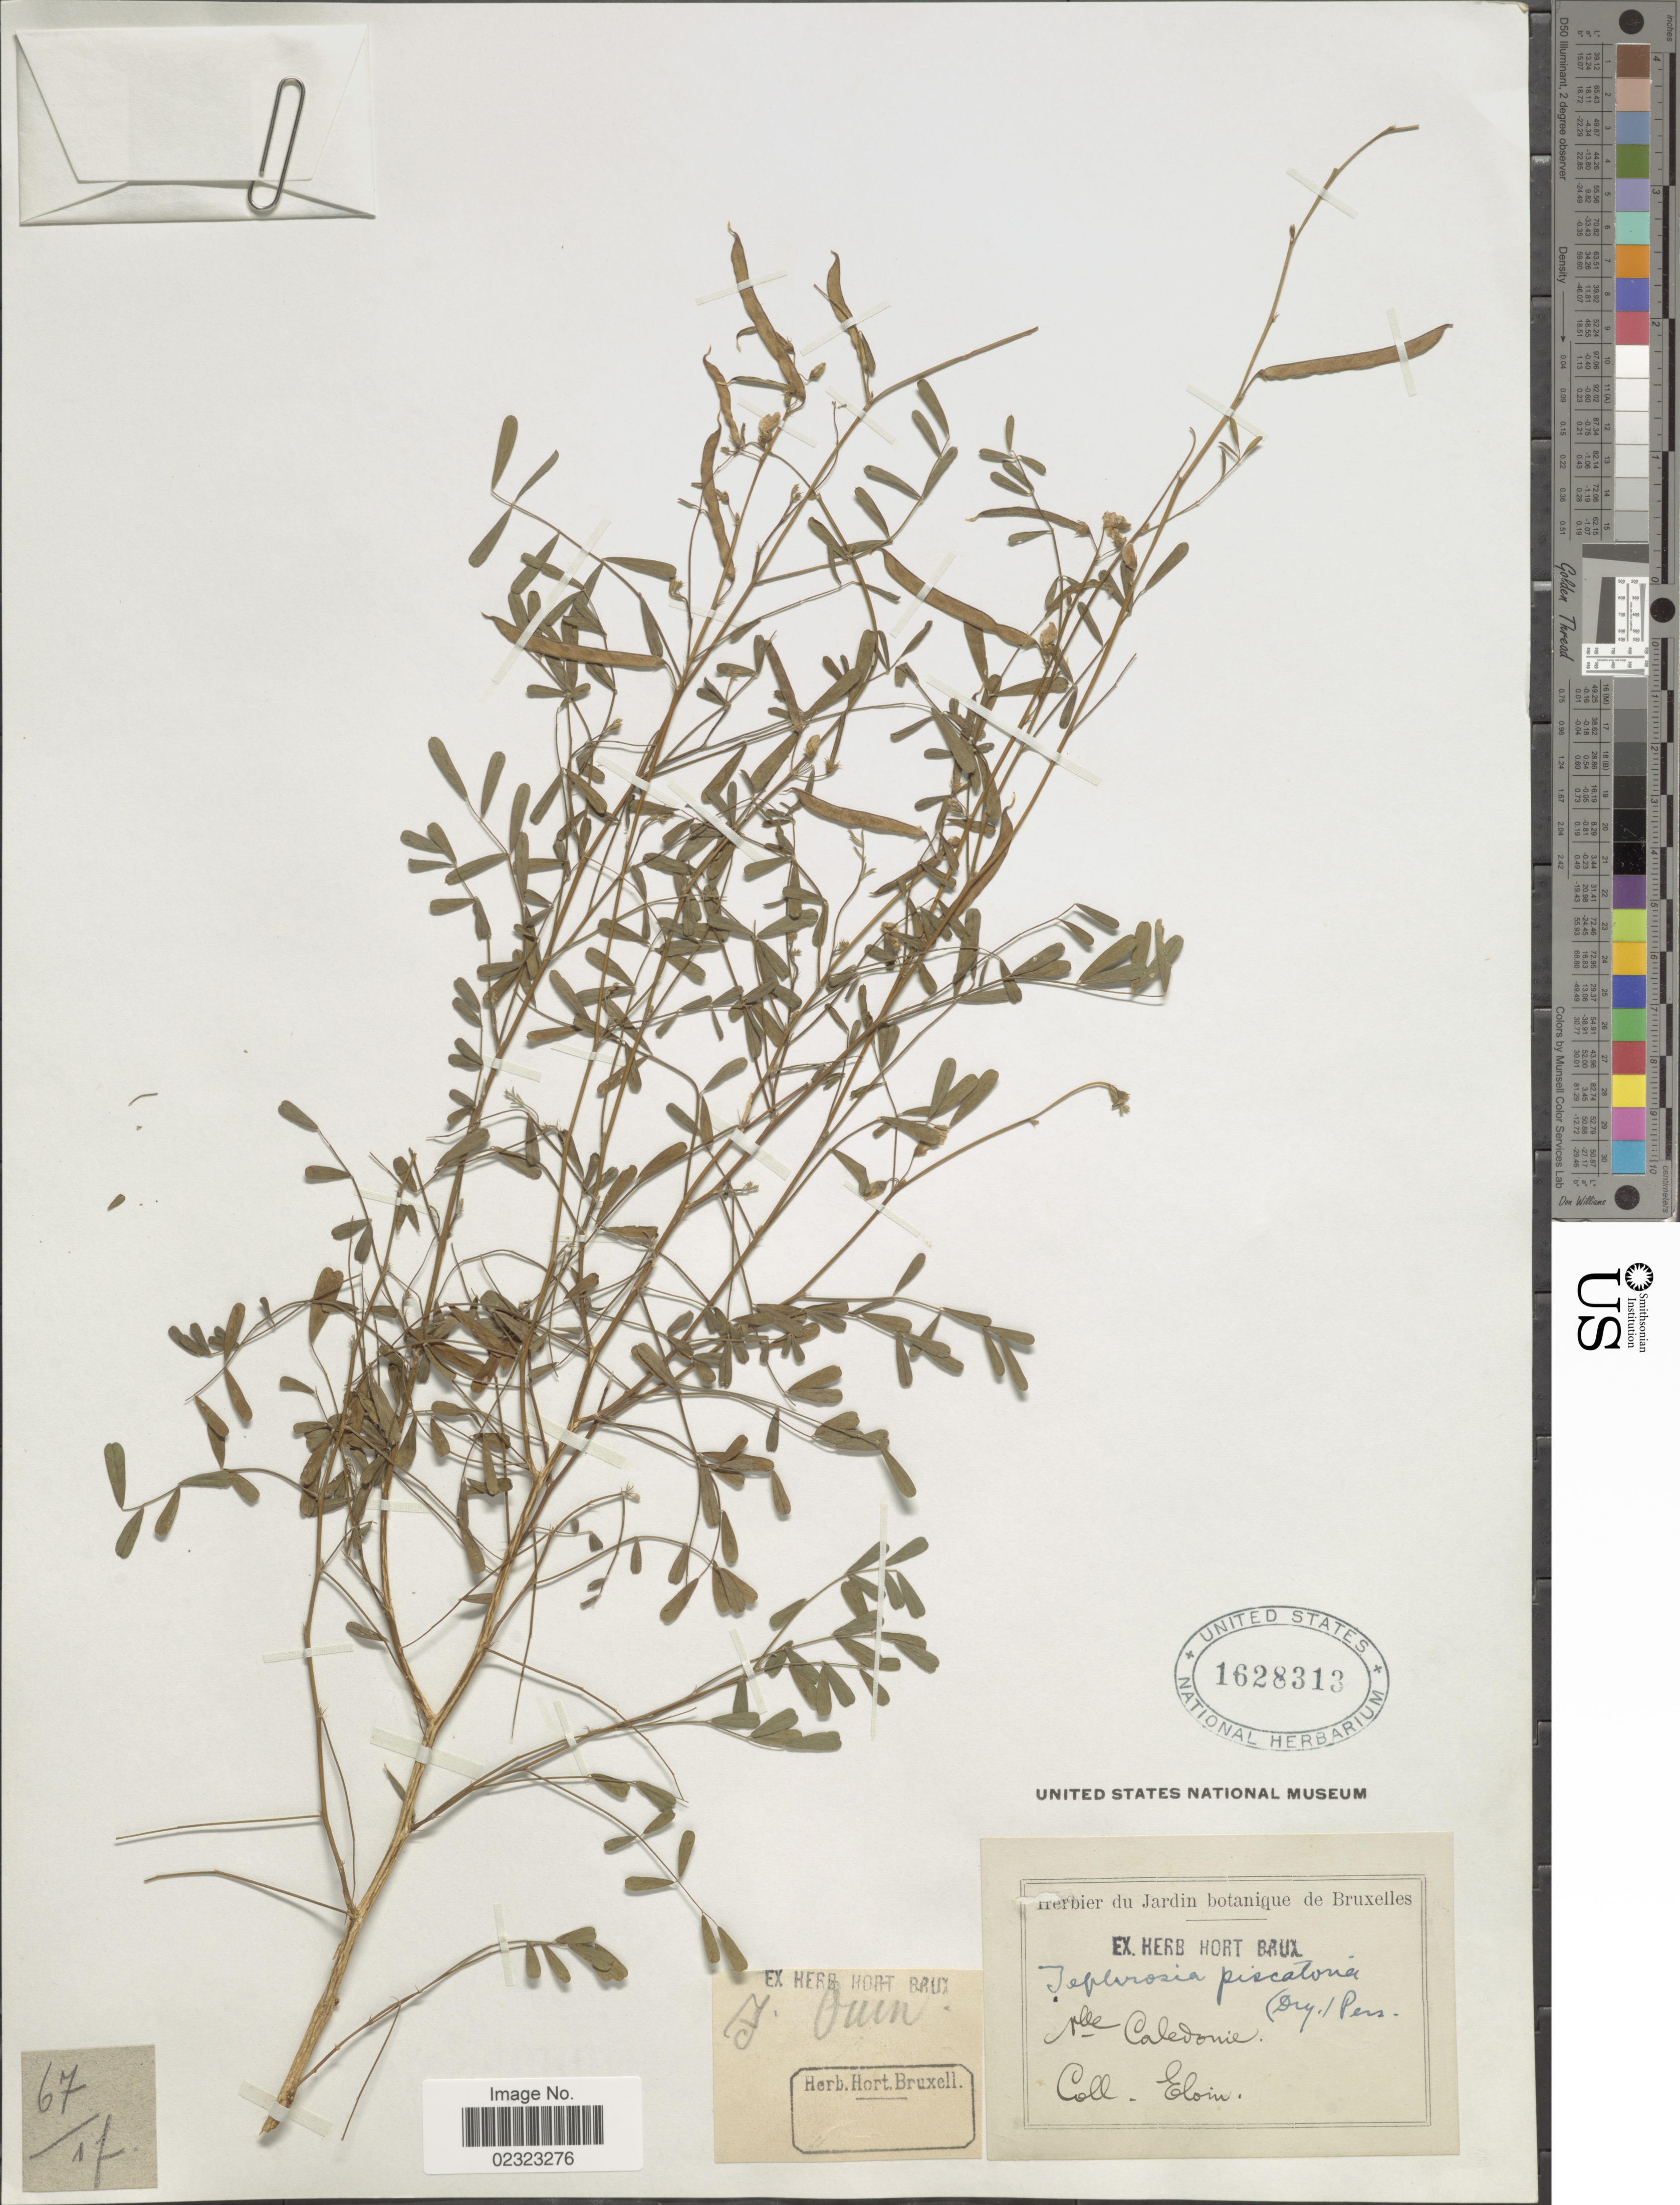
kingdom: Plantae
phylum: Tracheophyta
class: Magnoliopsida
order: Fabales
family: Fabaceae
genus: Tephrosia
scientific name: Tephrosia piscatoria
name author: (Aiton) Pers.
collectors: Eloin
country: New Caledonia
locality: New Caledonie. [interpreted]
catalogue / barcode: US 1628313